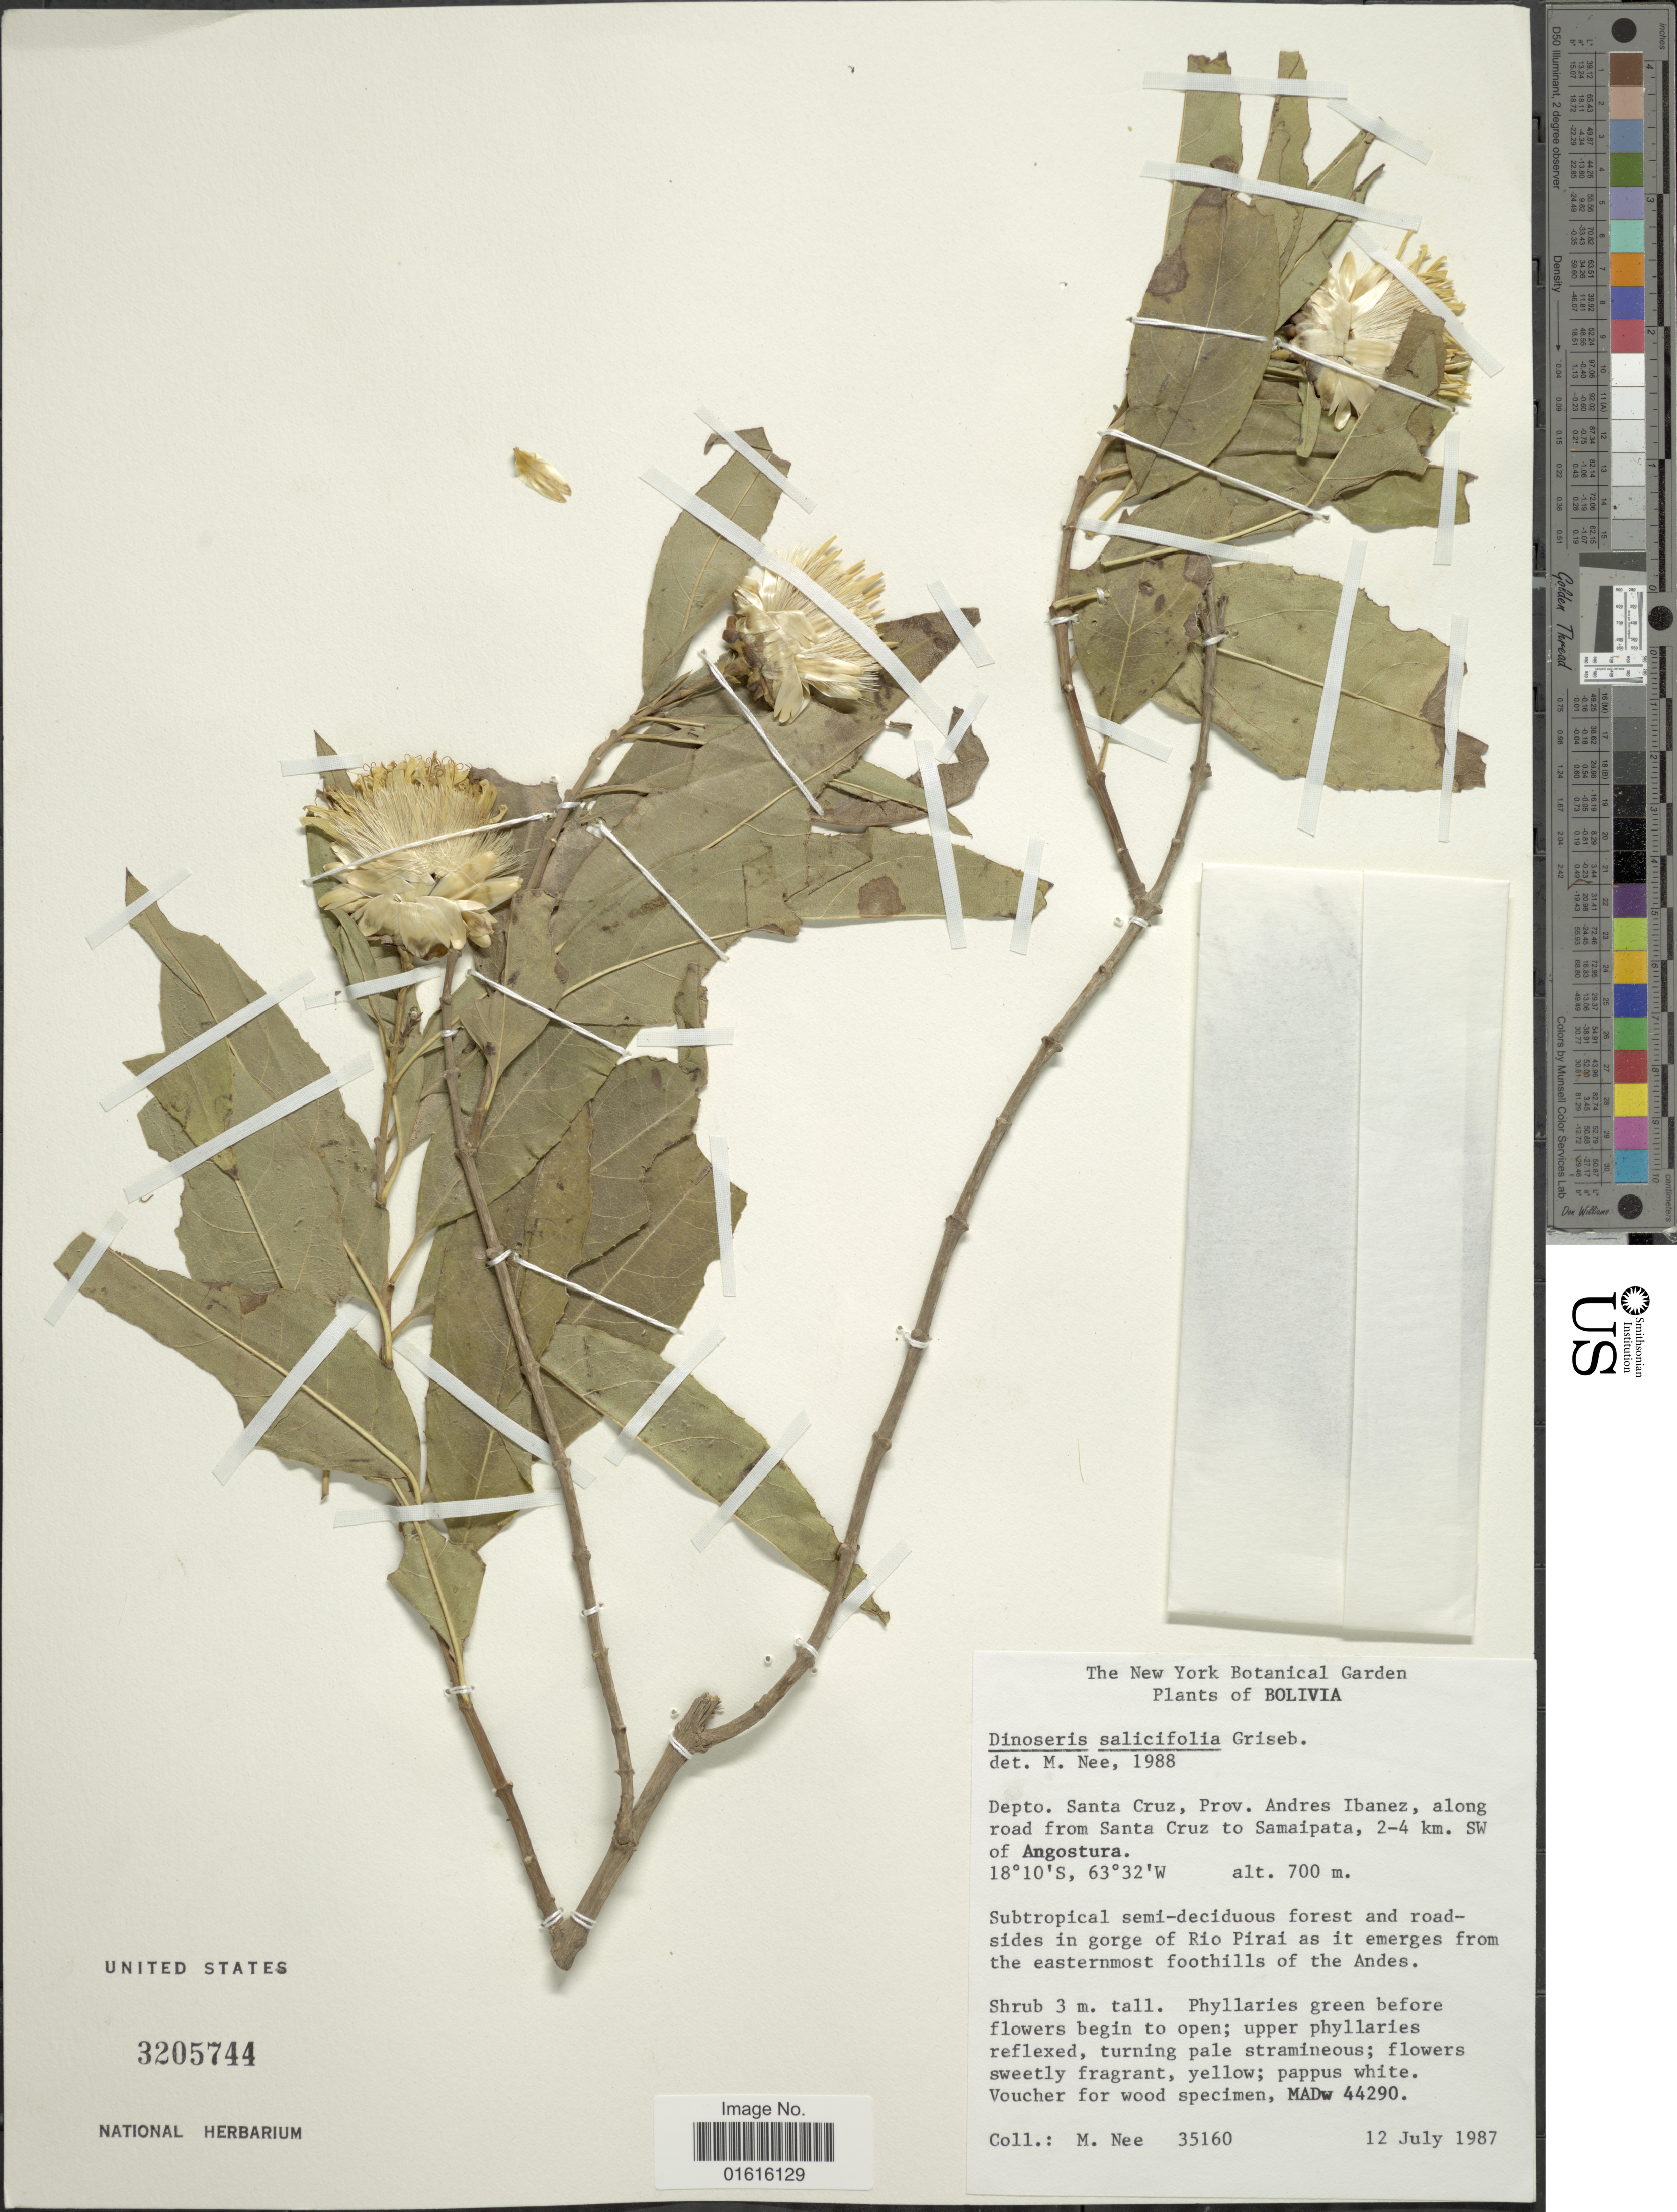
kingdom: Plantae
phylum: Tracheophyta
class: Magnoliopsida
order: Asterales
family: Asteraceae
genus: Dinoseris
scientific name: Dinoseris salicifolia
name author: Griseb.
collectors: M. Nee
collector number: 35160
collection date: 1987-07-12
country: Bolivia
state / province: Santa Cruz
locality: Prov. Andres Ibanez, along road from Santa Cruz to Samaipata, 2-4 km. SW of Angostura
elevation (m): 700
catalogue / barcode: US 3205744